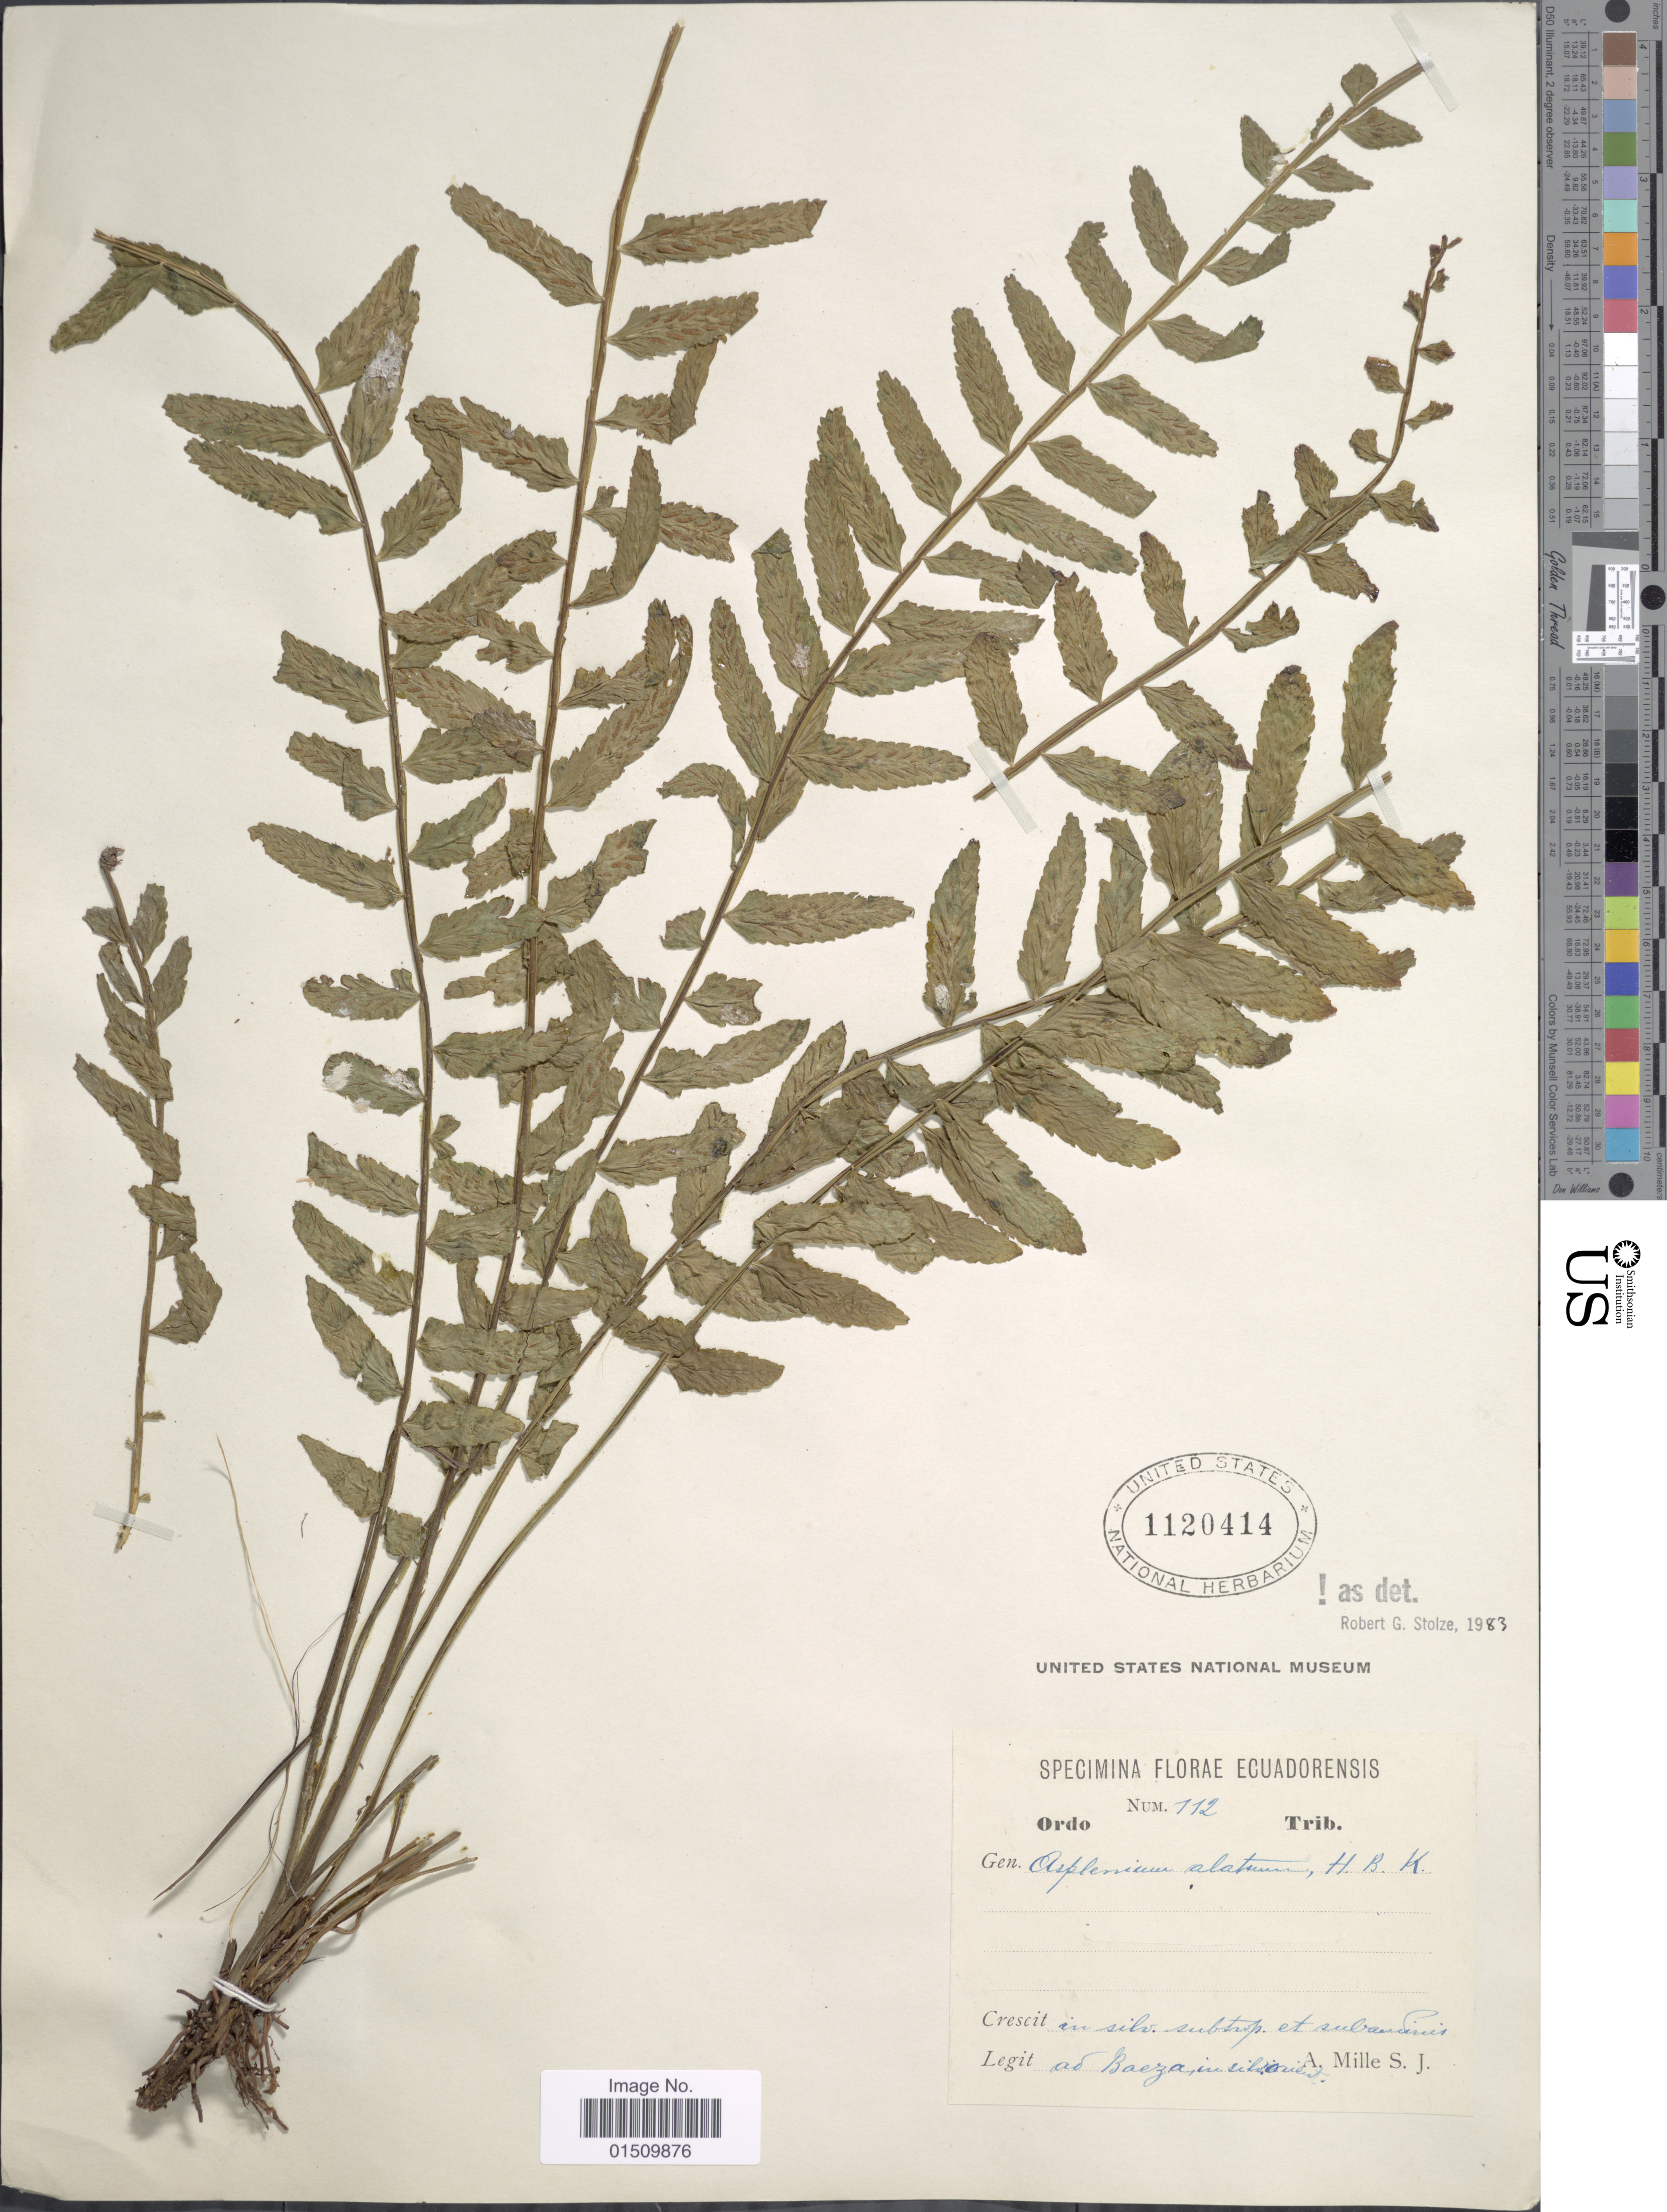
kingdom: Plantae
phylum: Tracheophyta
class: Polypodiopsida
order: Polypodiales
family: Aspleniaceae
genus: Asplenium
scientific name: Asplenium alatum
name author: Humb. & Bonpl. ex Willd.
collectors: A. Mille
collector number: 112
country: Ecuador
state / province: Napo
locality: Ecuadorensis, ad Baeza, in silv. orient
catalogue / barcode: US 1120414